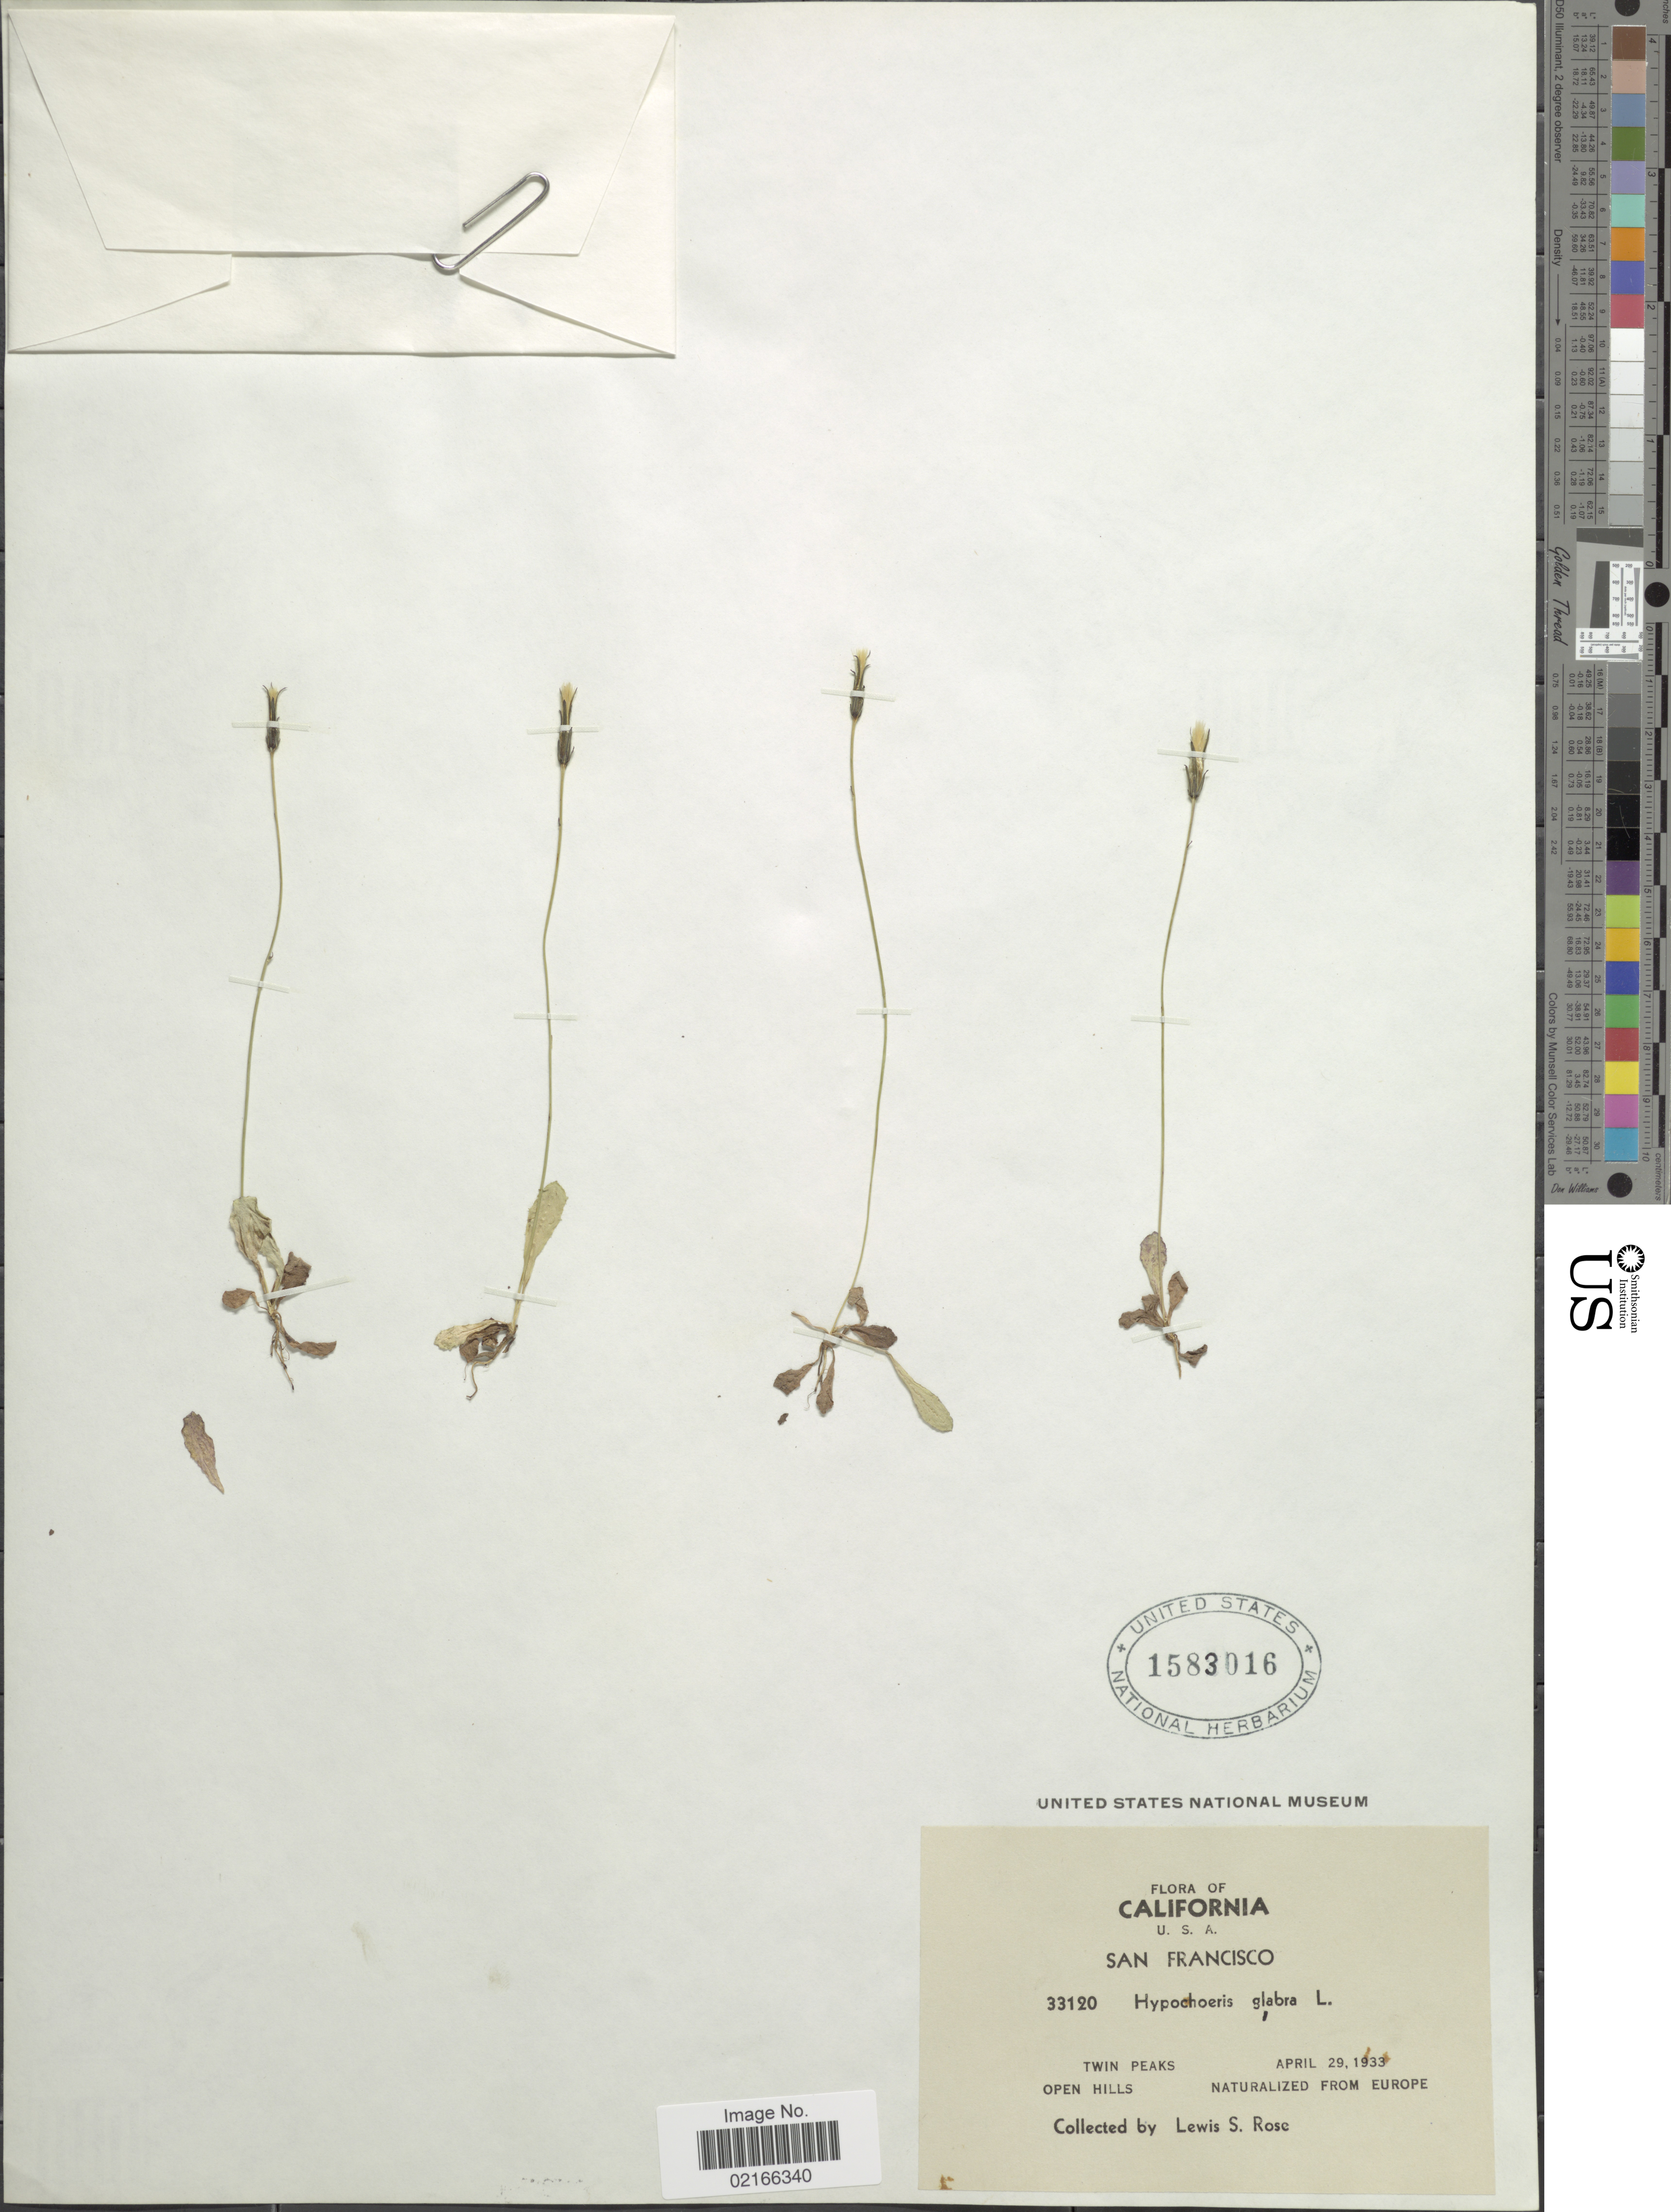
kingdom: Plantae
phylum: Tracheophyta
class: Magnoliopsida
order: Asterales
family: Asteraceae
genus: Hypochaeris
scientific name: Hypochaeris glabra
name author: L.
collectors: L. S. Rose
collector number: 33120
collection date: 1933-04-29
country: United States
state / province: California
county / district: San Francisco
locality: San Francisco. Twin Peaks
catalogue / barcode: US 1583016